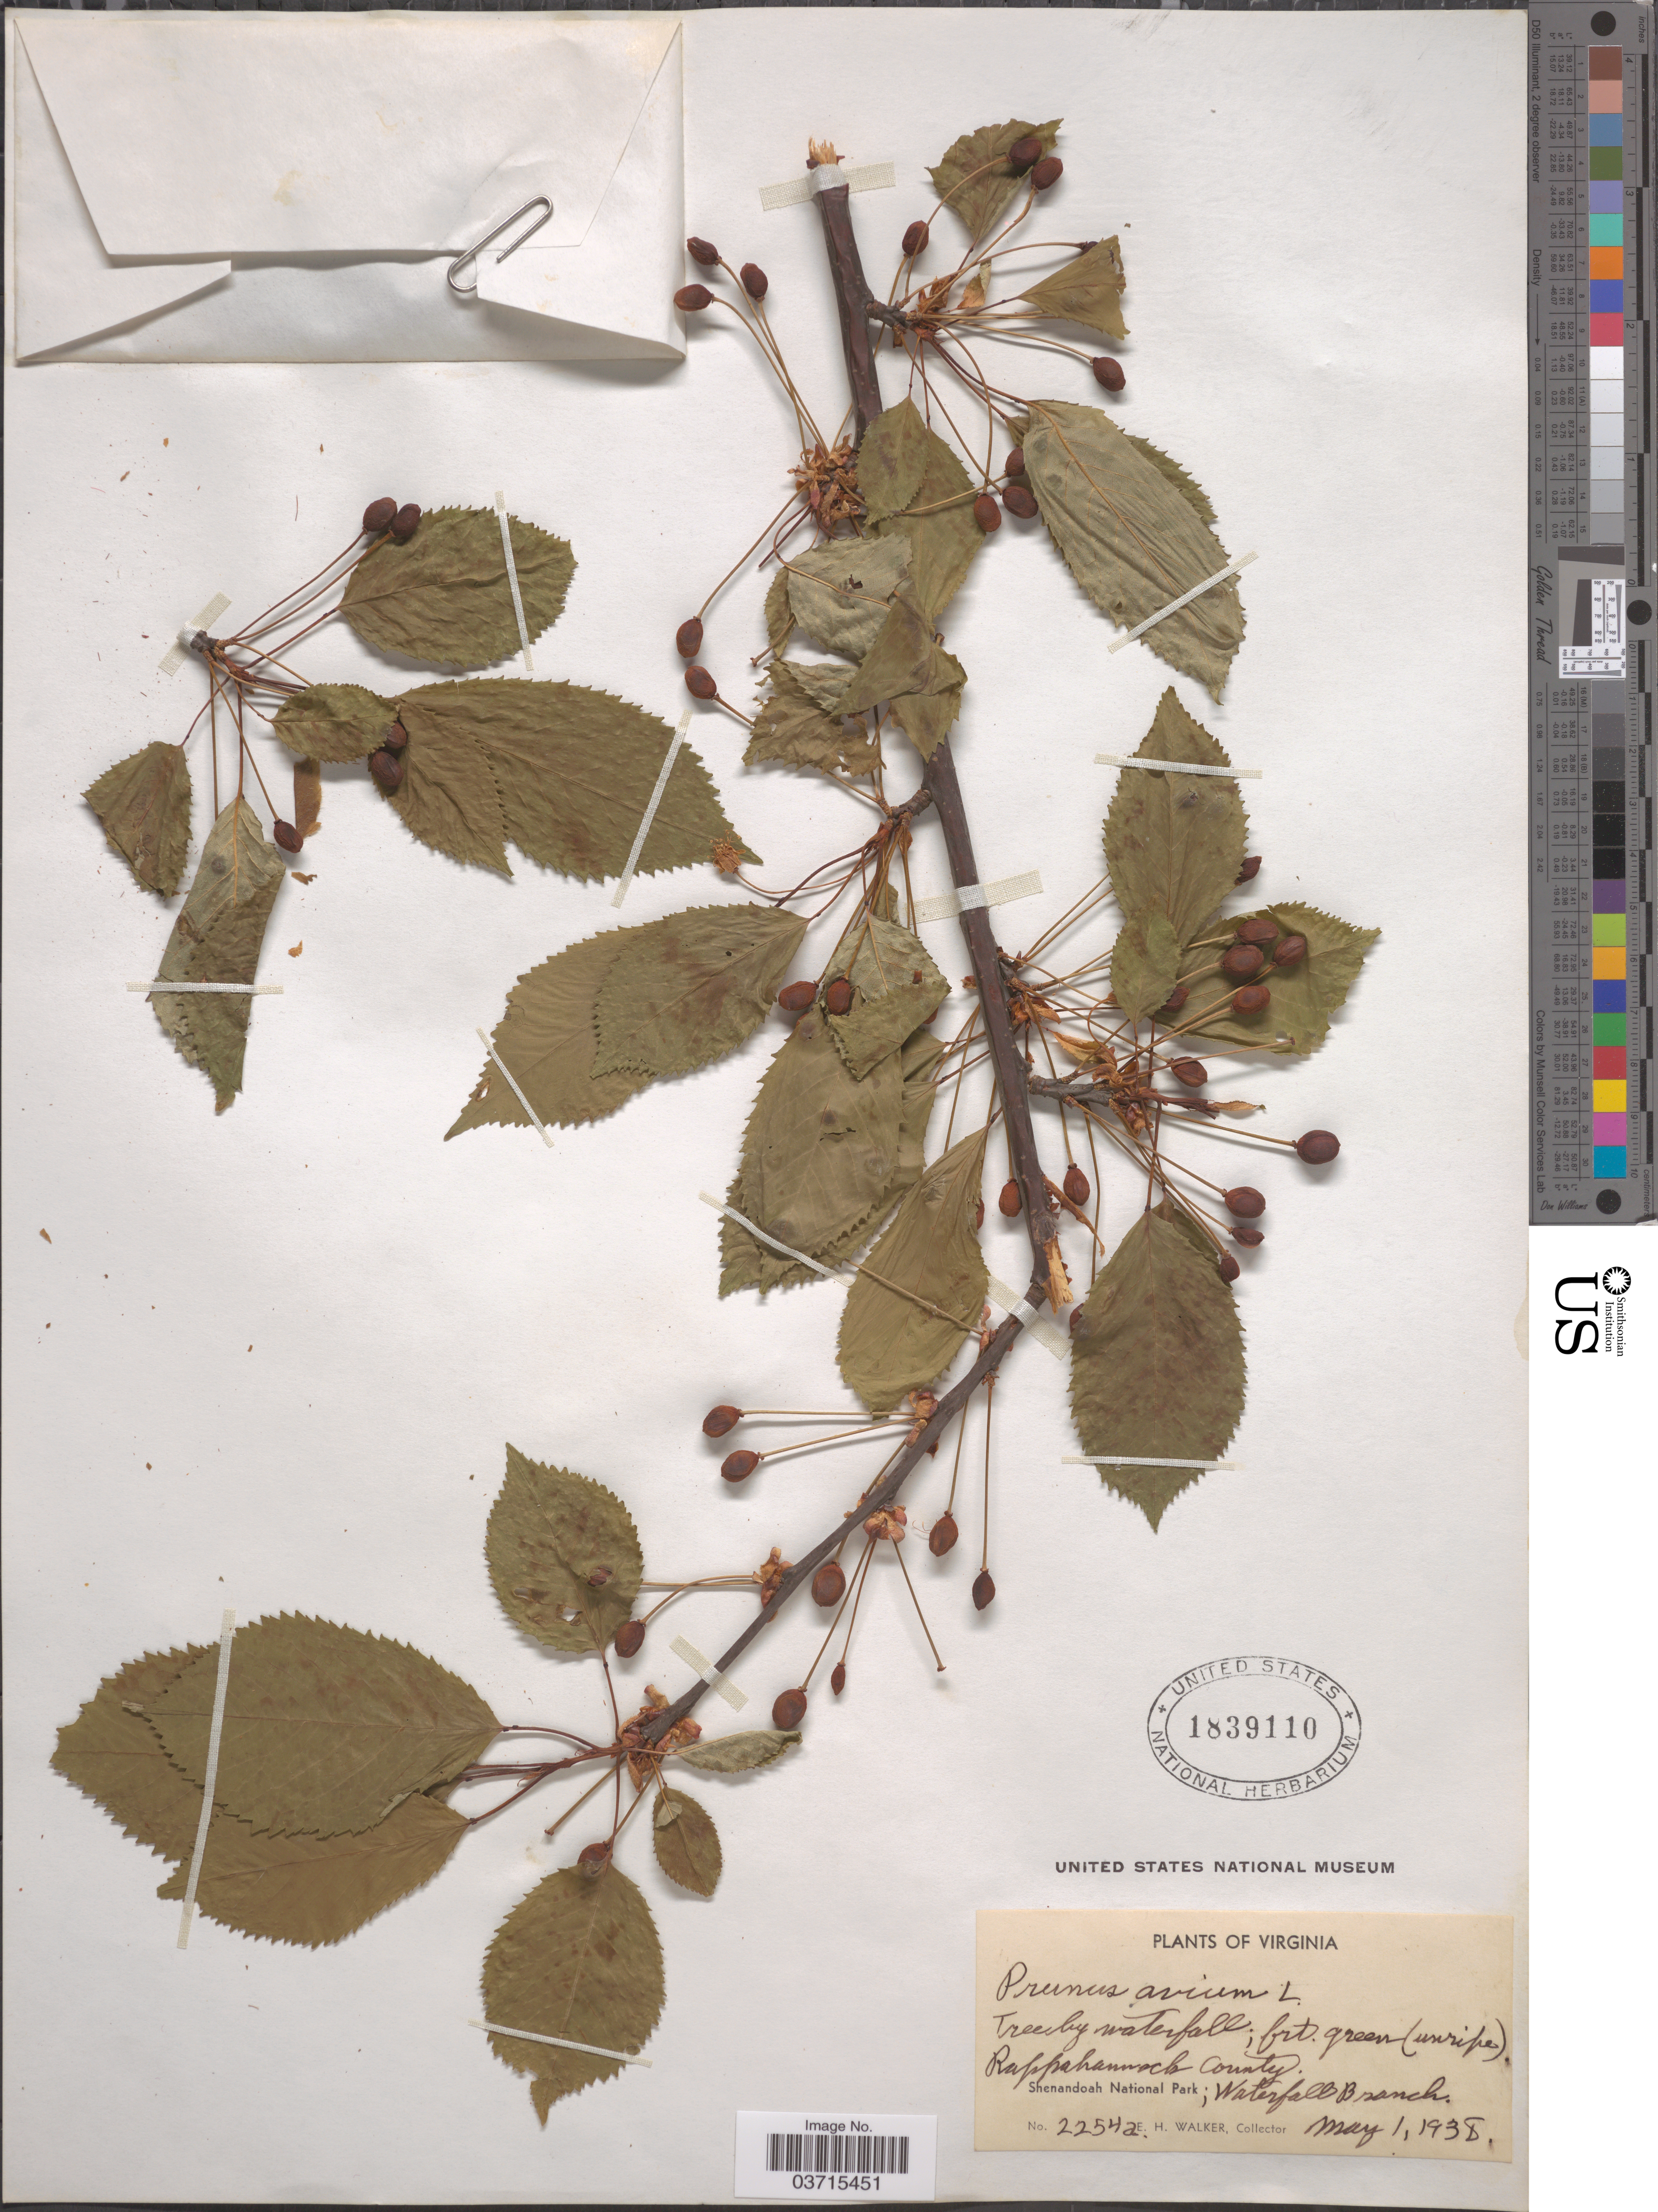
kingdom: Plantae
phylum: Tracheophyta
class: Magnoliopsida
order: Rosales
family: Rosaceae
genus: Prunus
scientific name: Prunus avium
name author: L.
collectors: E. H. Walker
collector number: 2254a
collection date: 1938-05-01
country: United States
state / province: Virginia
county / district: Rappahannock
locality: Shenandoah National Park; Waterfall Branch.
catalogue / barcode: US 1839110